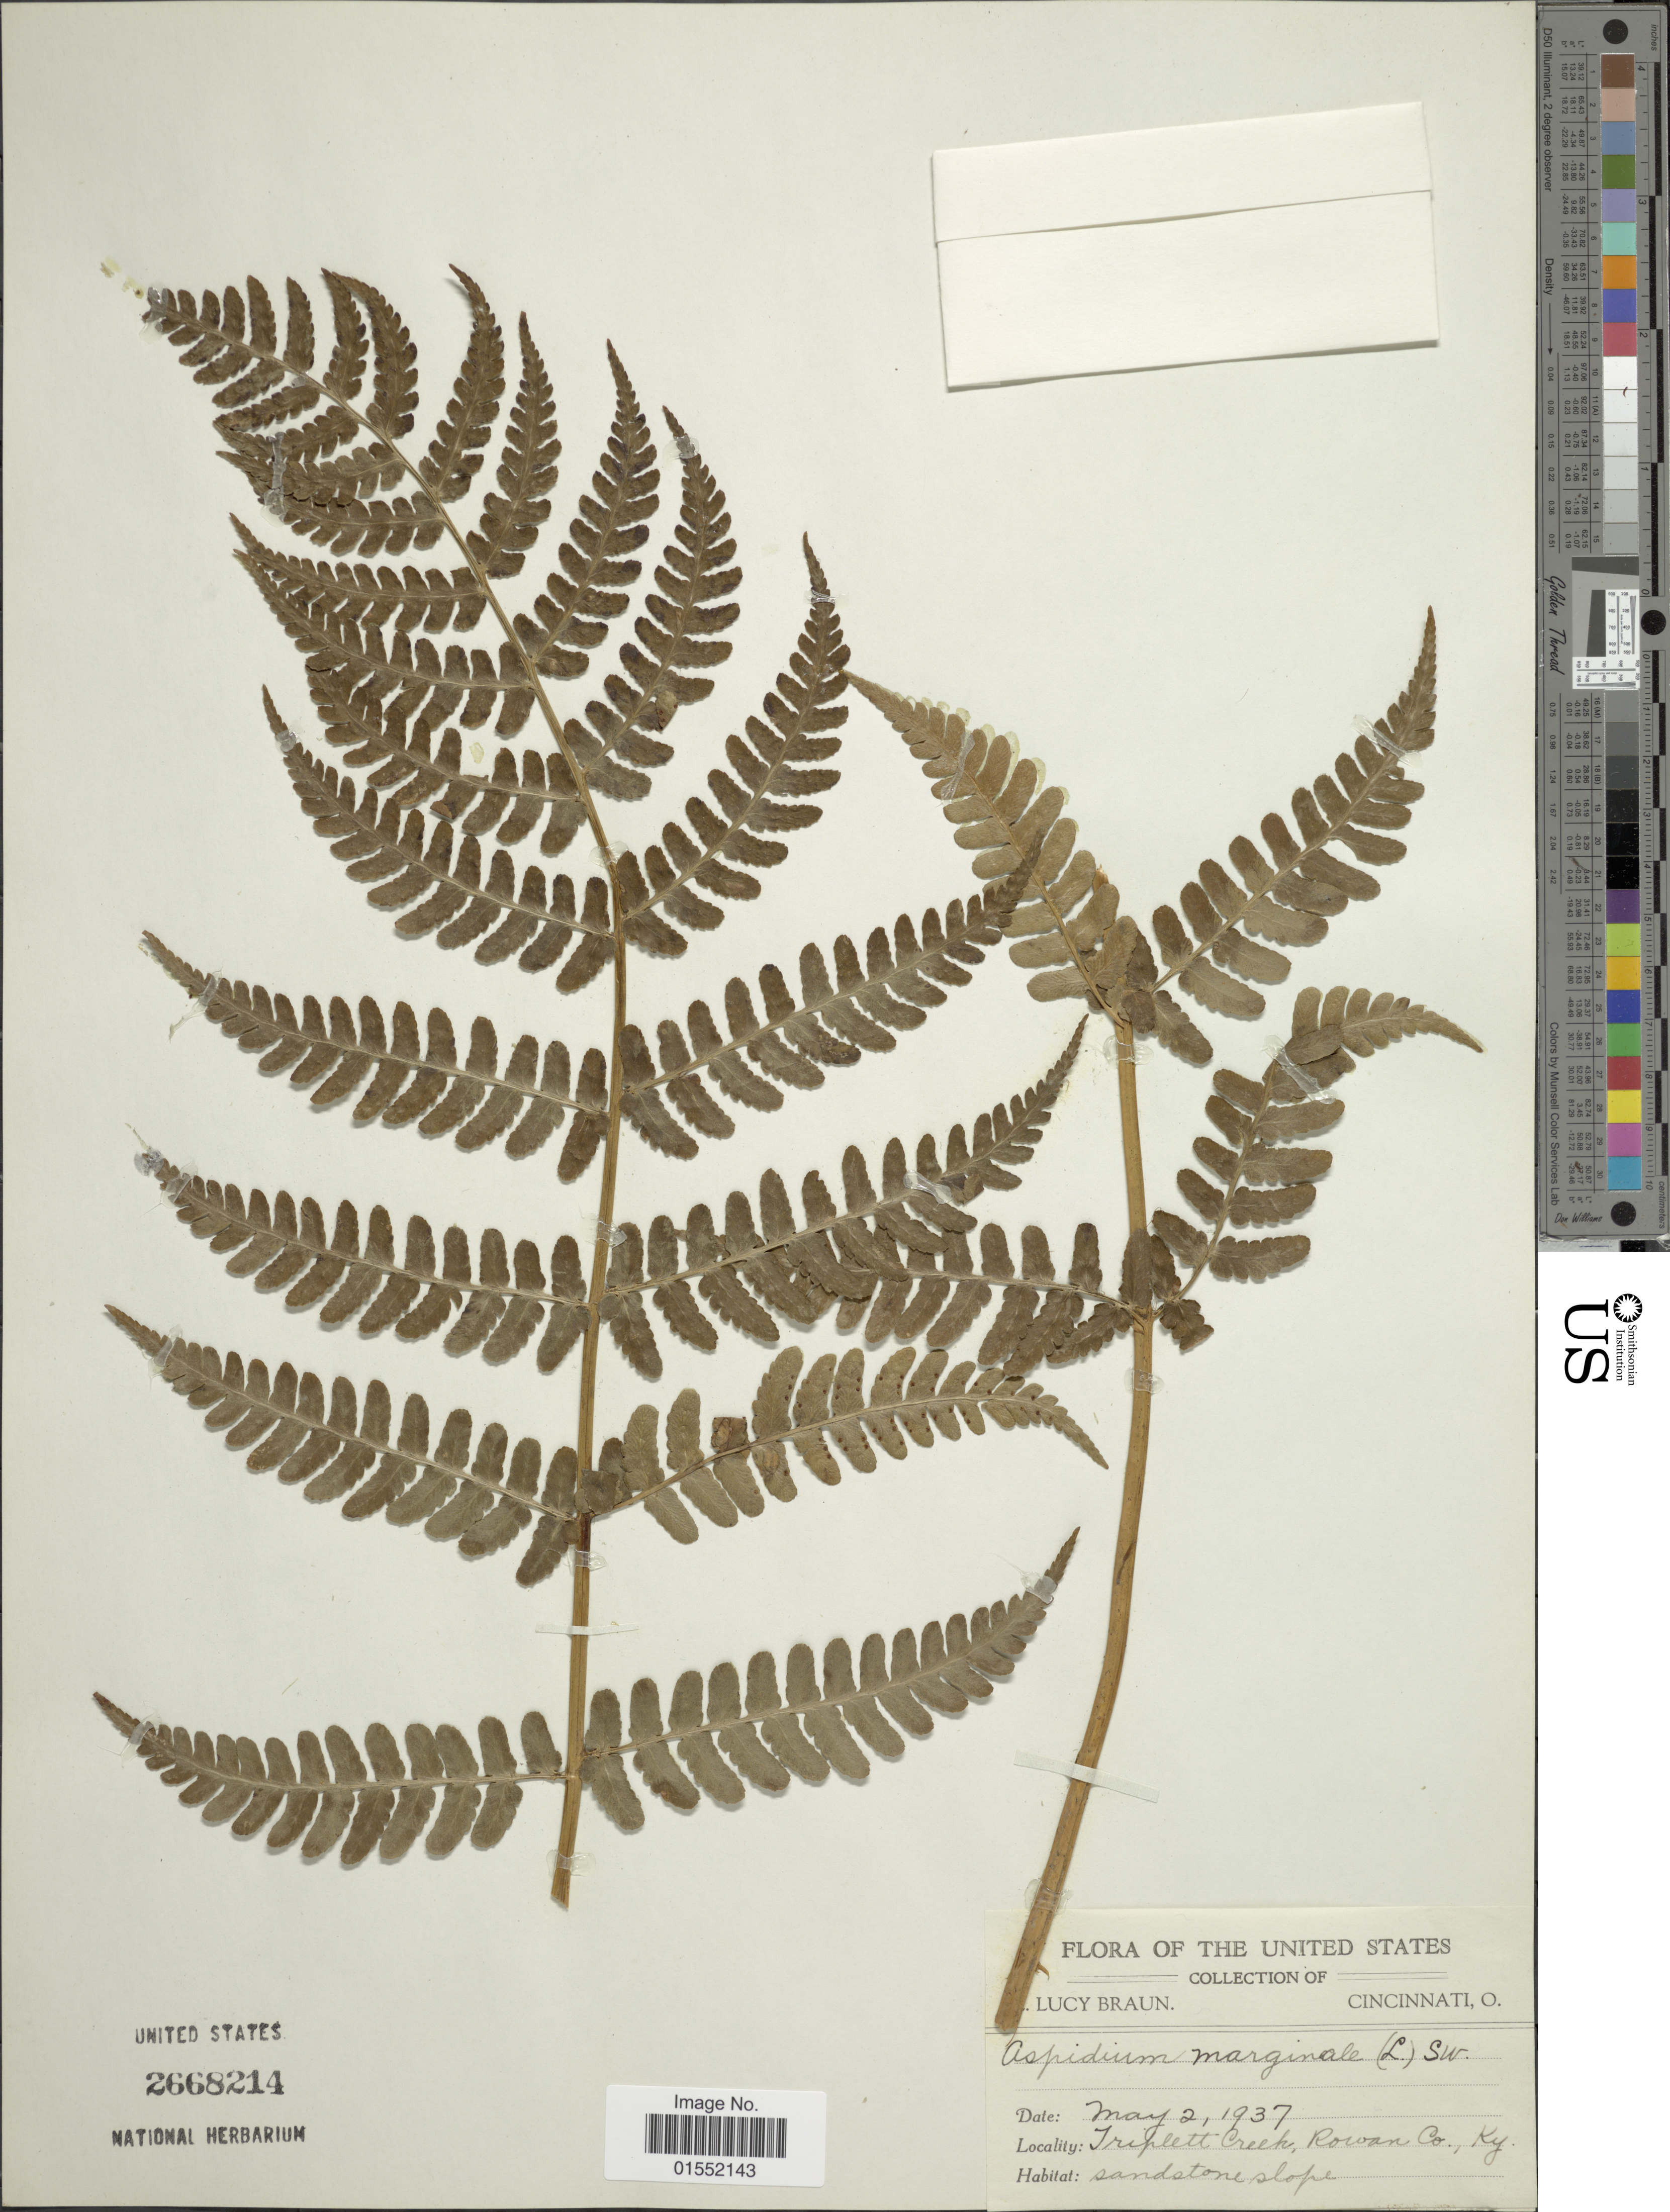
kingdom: Plantae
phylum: Tracheophyta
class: Polypodiopsida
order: Polypodiales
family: Dryopteridaceae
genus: Dryopteris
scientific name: Dryopteris marginalis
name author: (L.) A. Gray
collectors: E. L. Braun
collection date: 1937-05-02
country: United States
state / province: Kentucky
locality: Cincinnati, O., Iriplett Creek, Rowan Co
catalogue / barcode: US 2668214